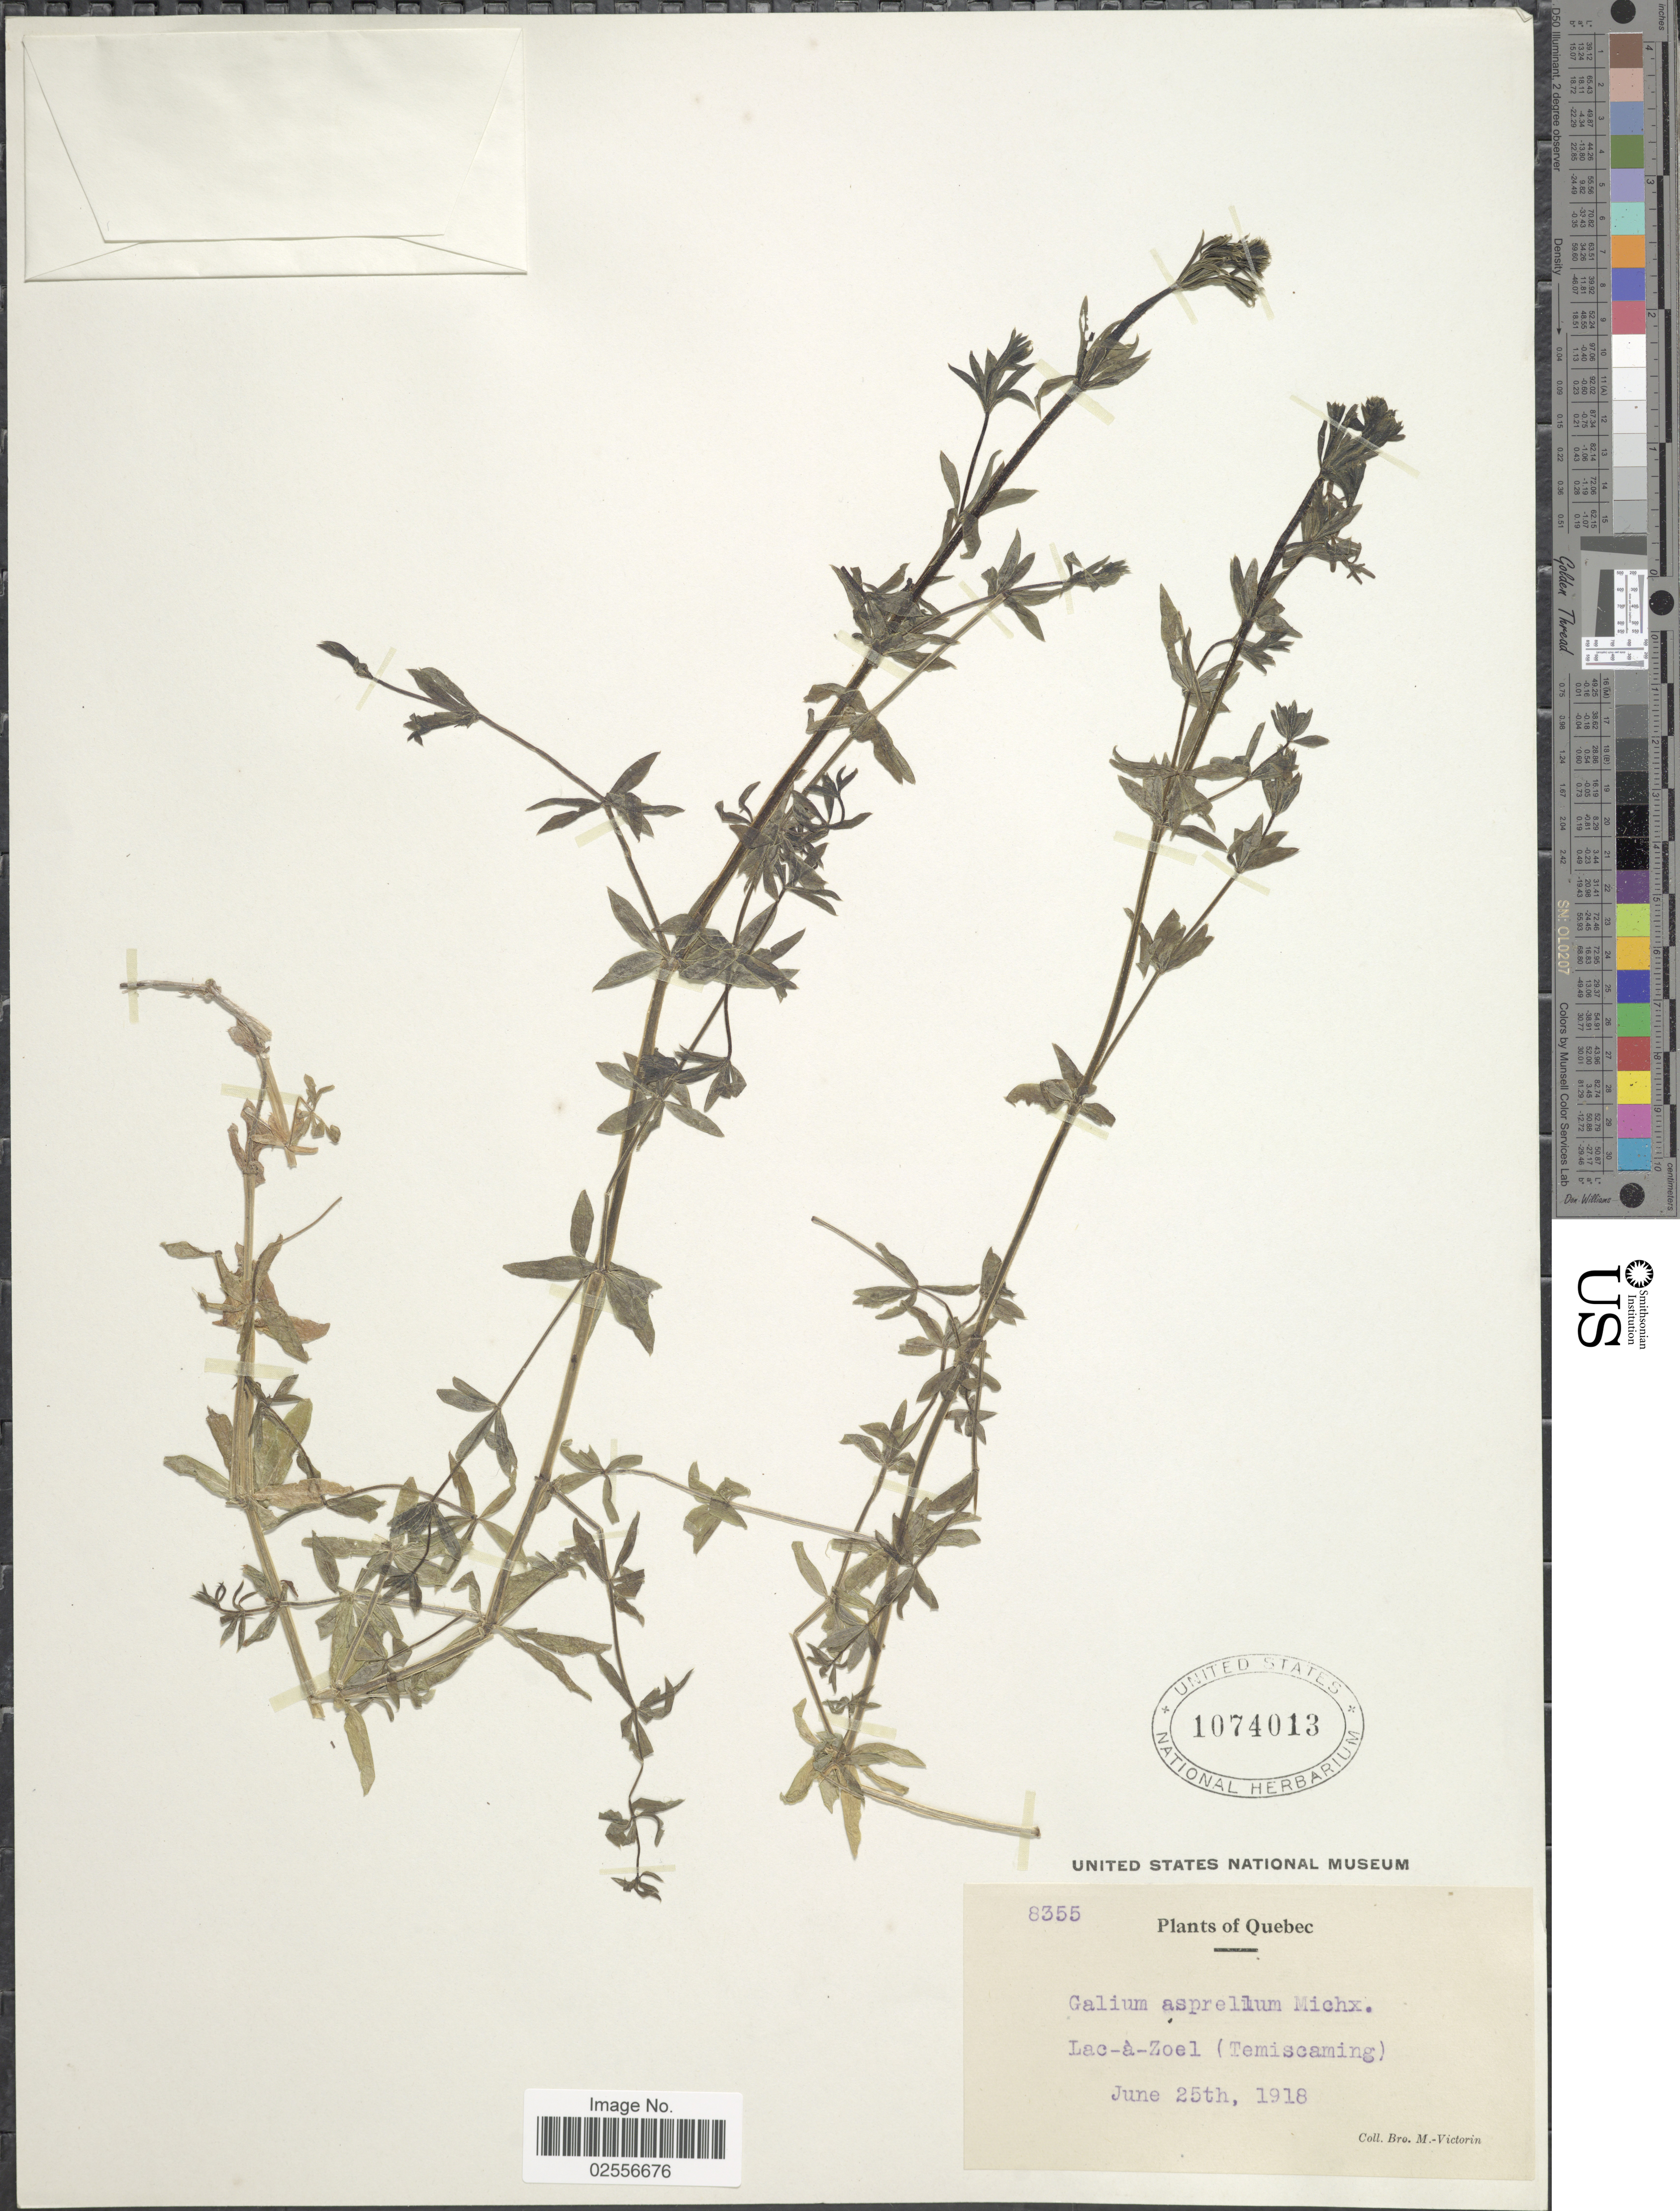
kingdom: Plantae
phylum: Tracheophyta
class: Magnoliopsida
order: Gentianales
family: Rubiaceae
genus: Galium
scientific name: Galium asprellum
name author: Michx.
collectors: Fr. Marie-Victorin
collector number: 8355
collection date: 1918-06-25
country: Canada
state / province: Quebec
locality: Lac-à-Zoel (Temiscaming).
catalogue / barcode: US 1074013